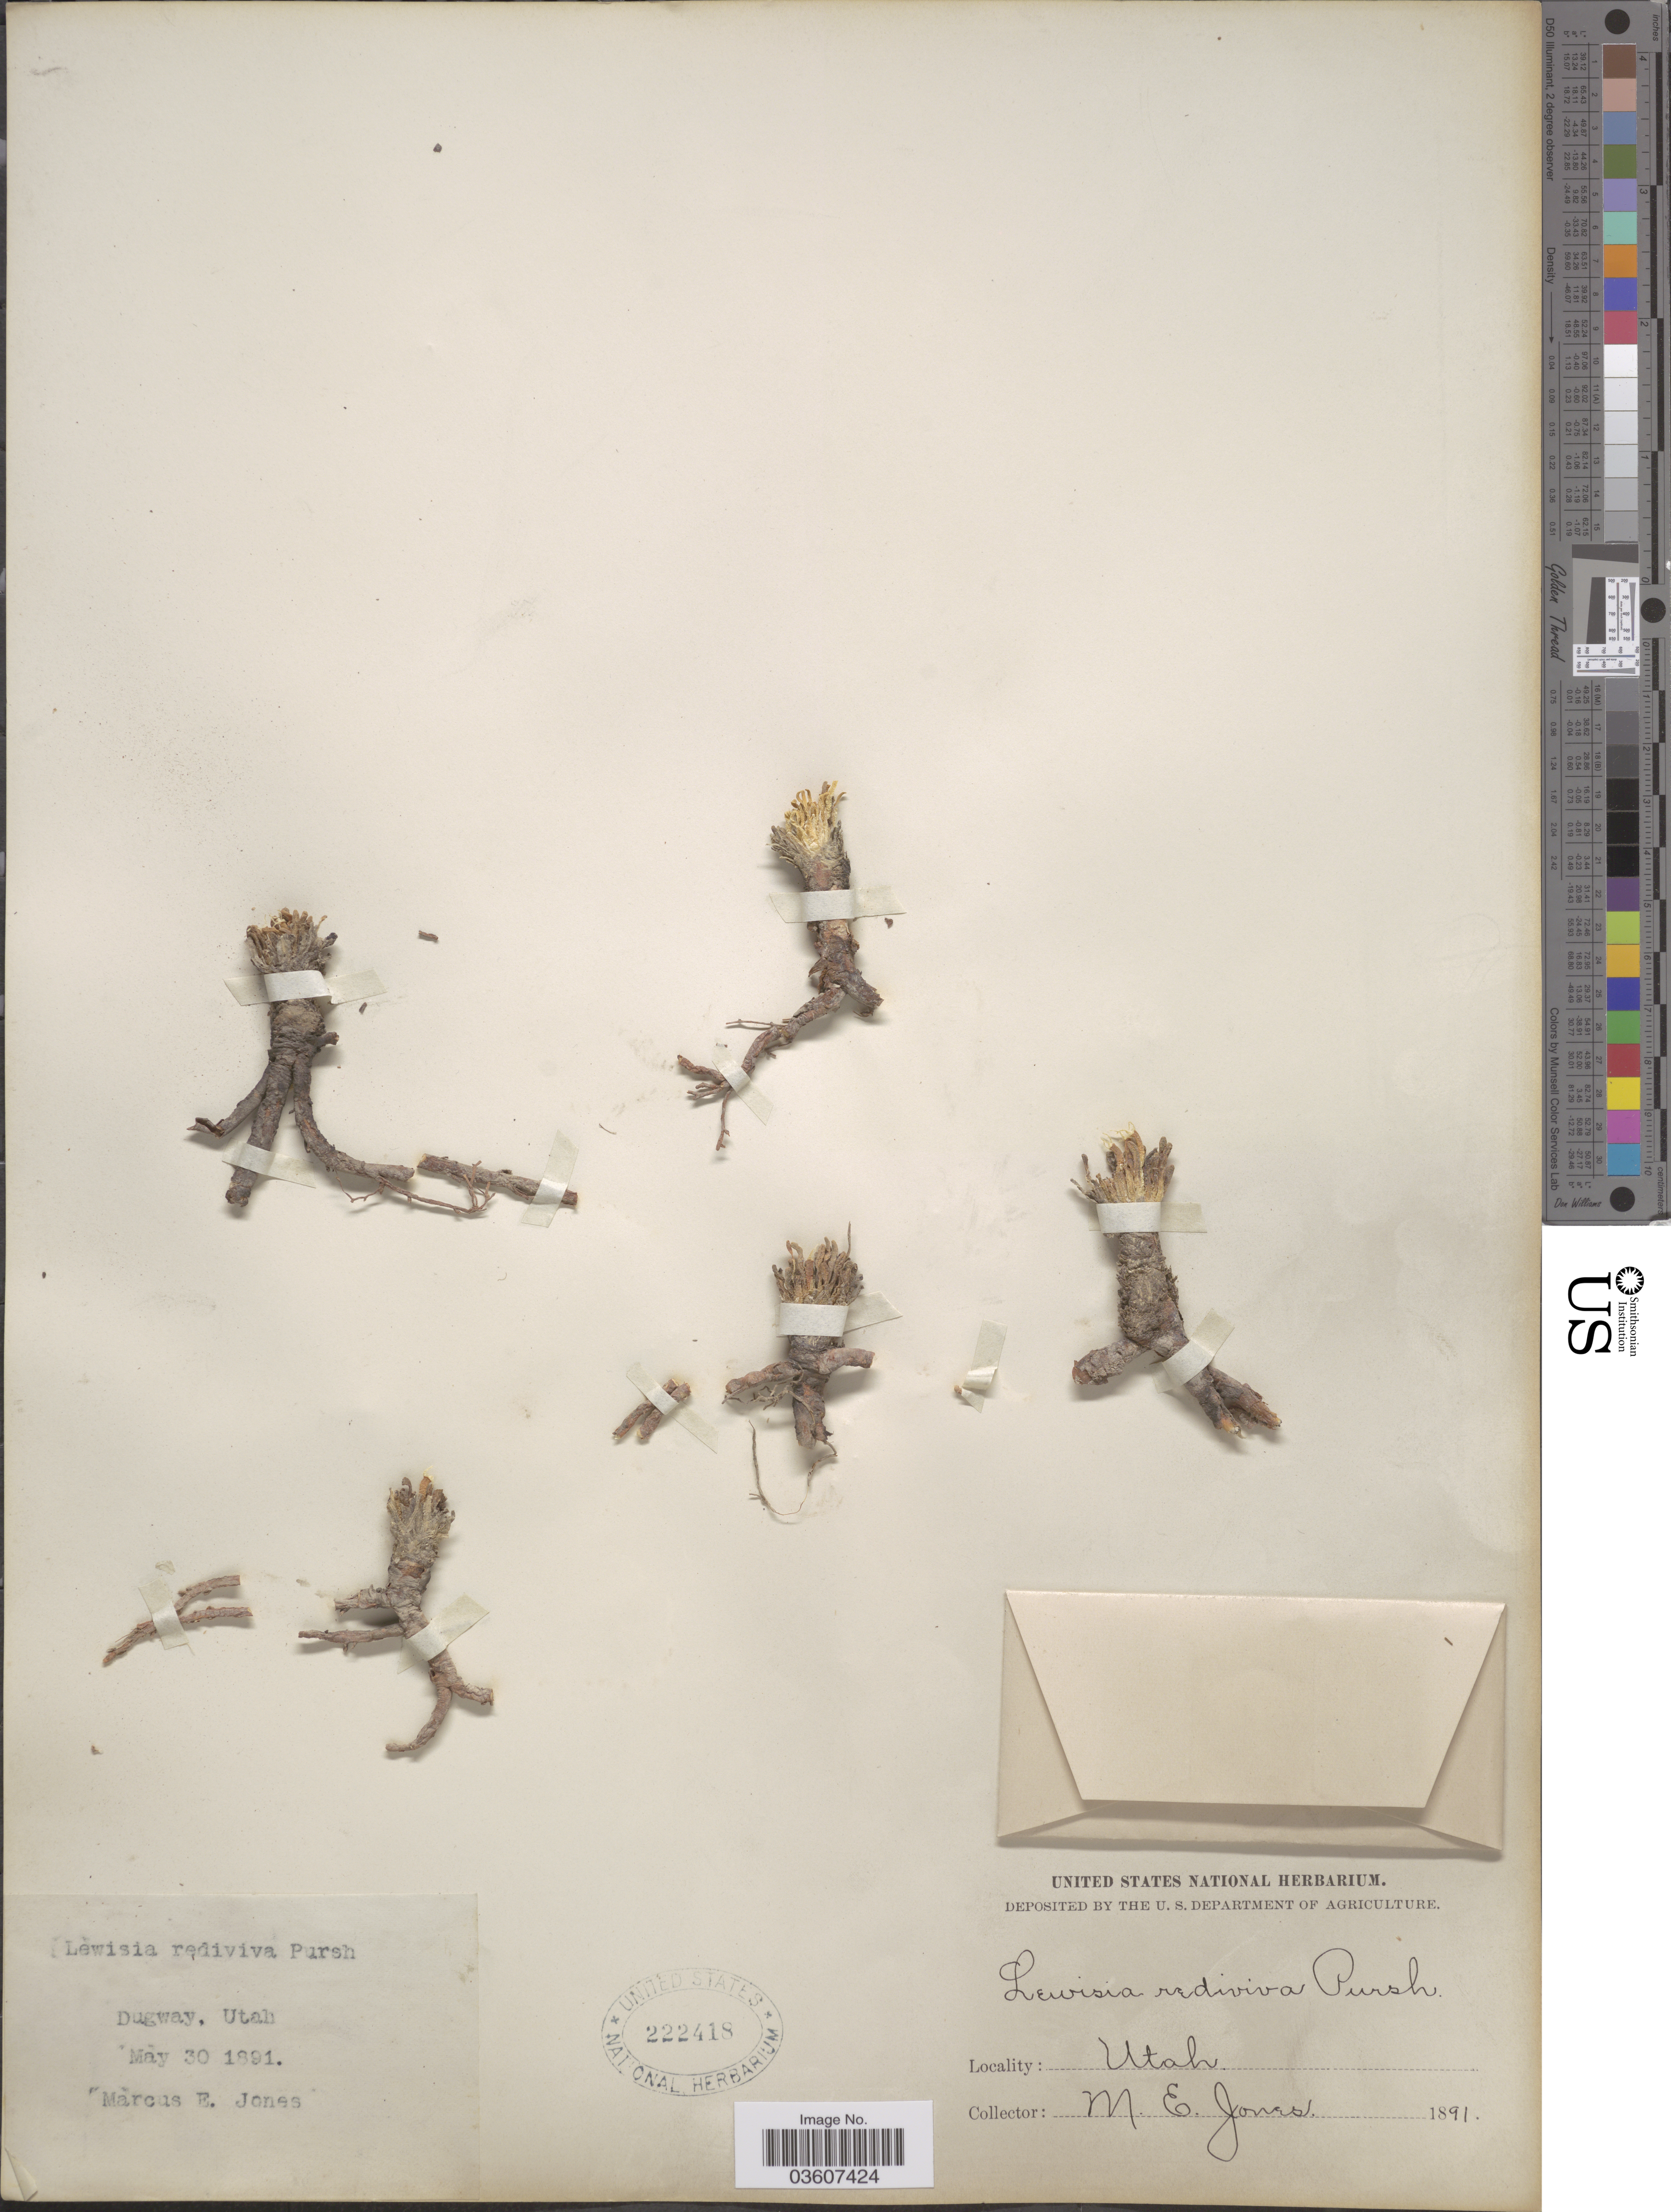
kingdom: Plantae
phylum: Tracheophyta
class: Magnoliopsida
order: Caryophyllales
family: Montiaceae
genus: Lewisia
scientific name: Lewisia rediviva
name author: Pursh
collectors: M. E. Jones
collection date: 1891-05-30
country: United States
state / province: Utah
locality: Dugway.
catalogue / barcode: US 222418